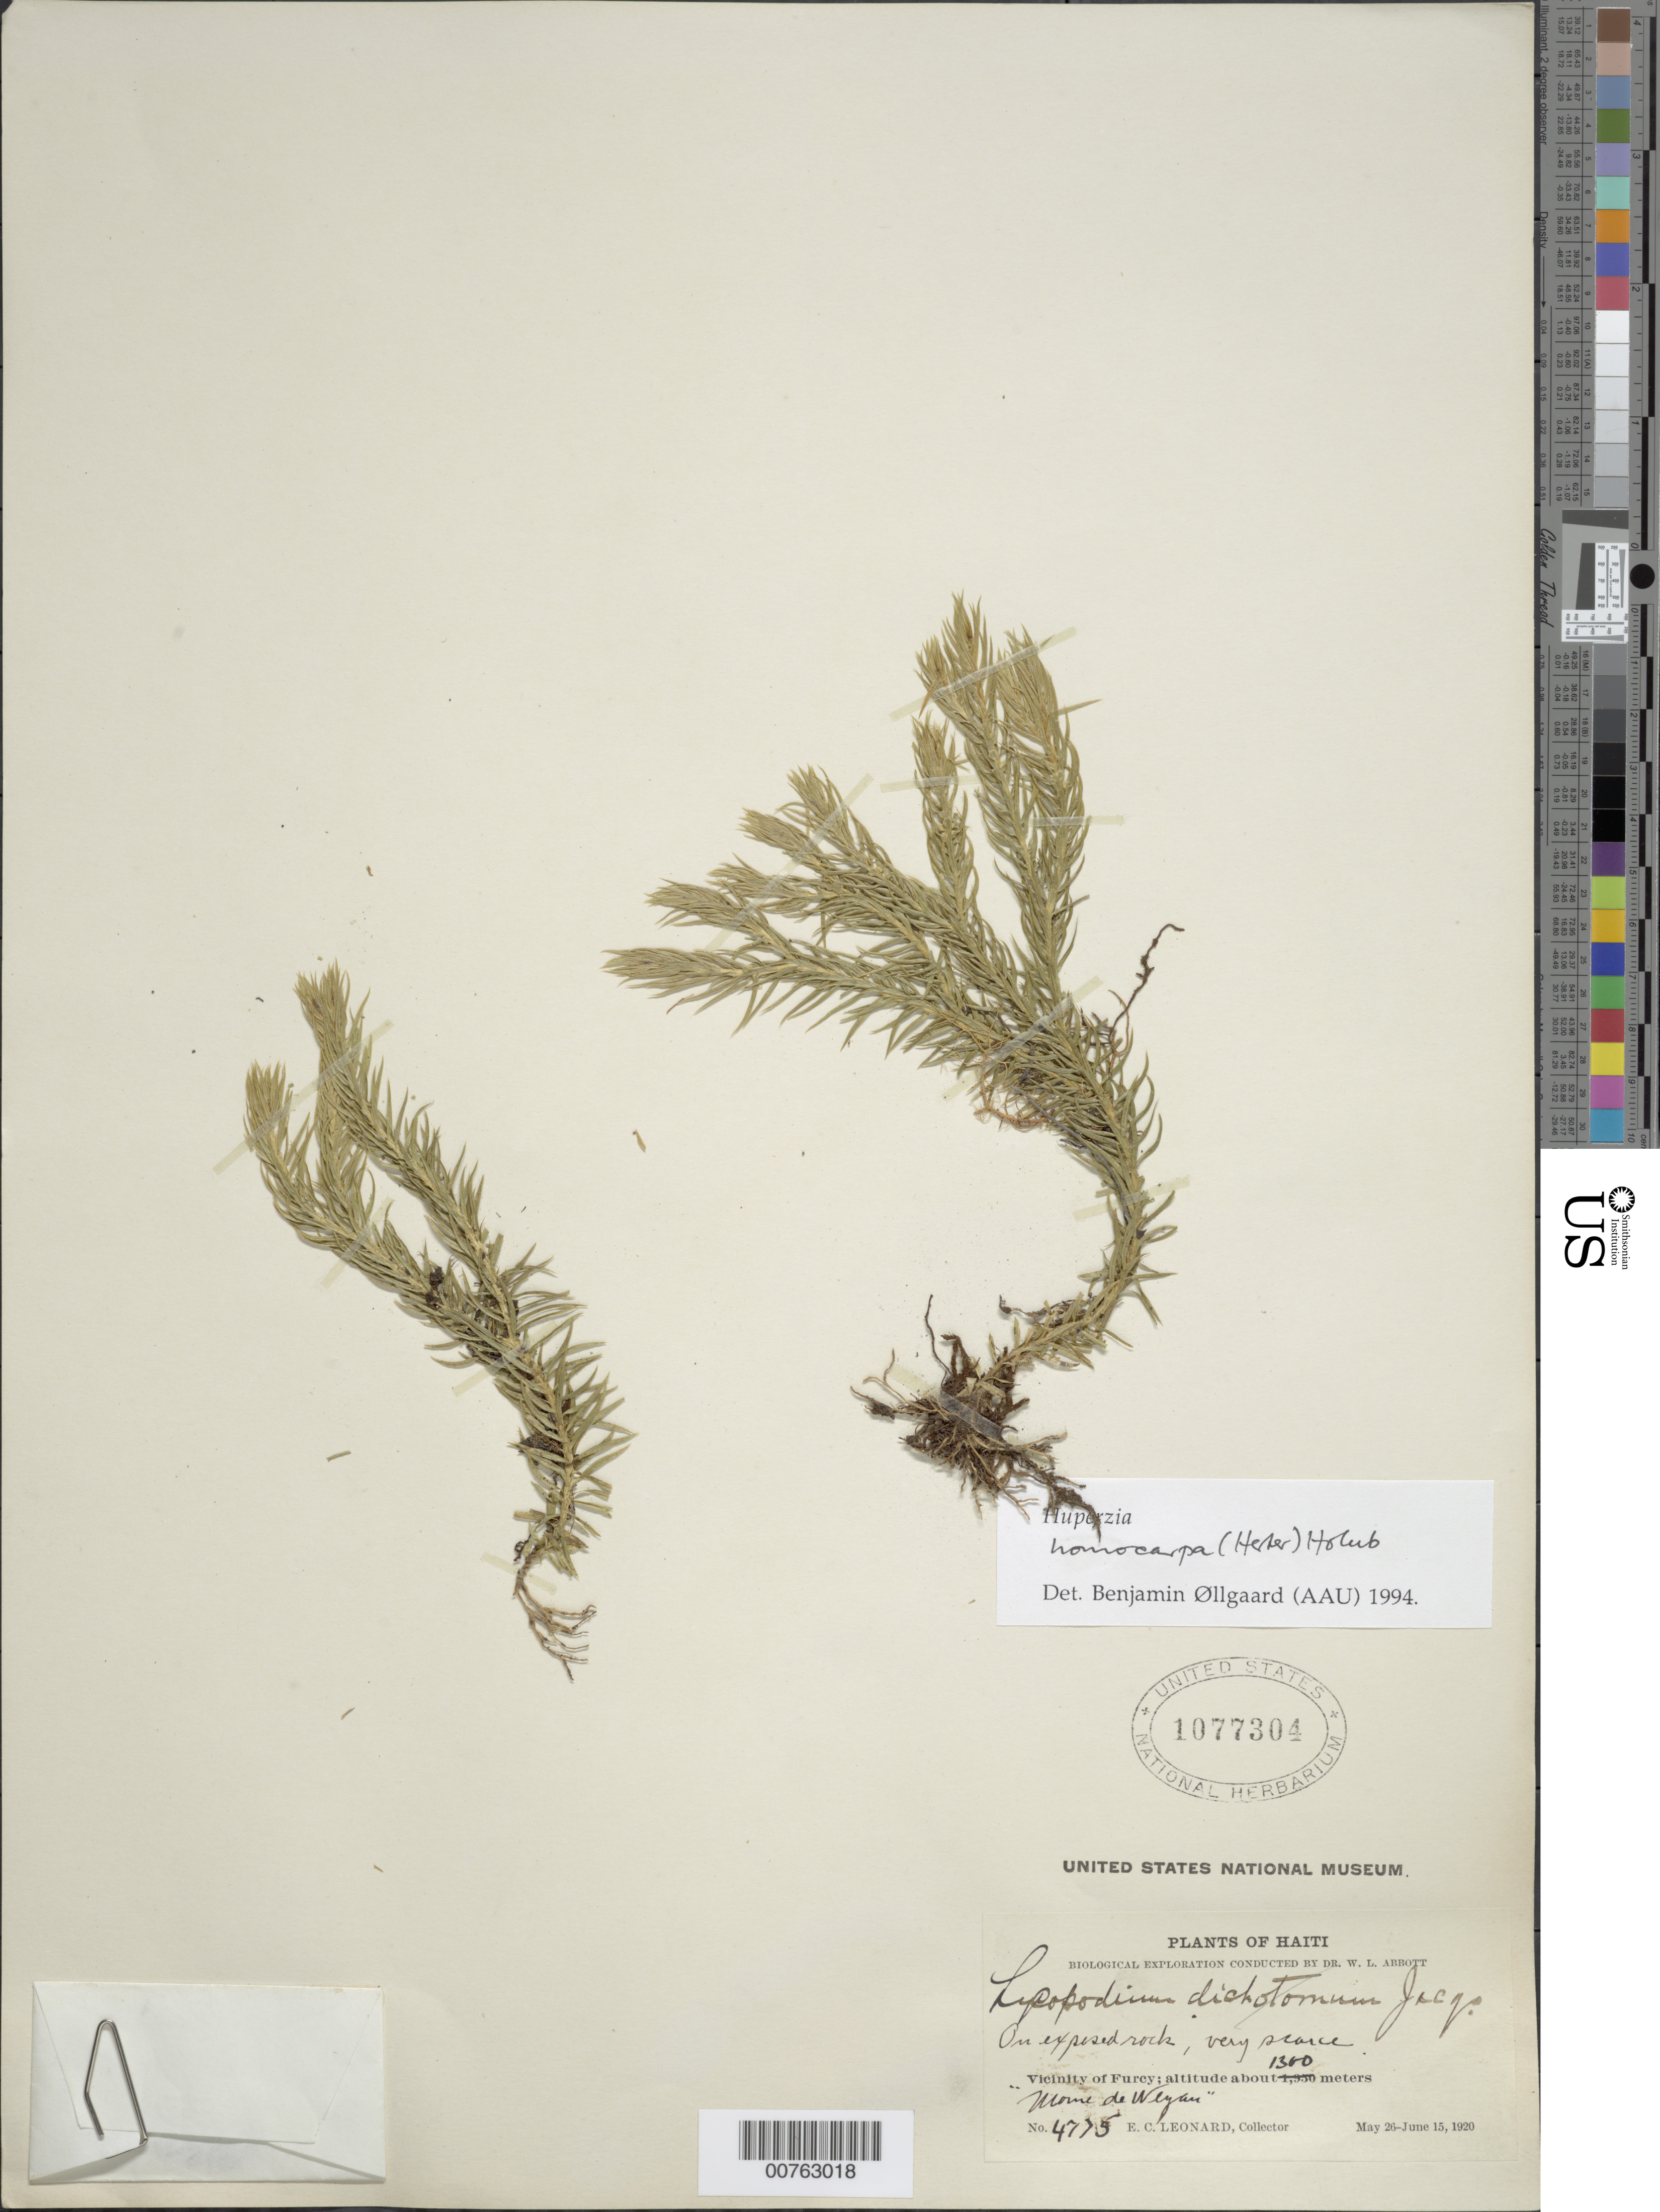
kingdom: Plantae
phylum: Tracheophyta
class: Lycopodiopsida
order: Lycopodiales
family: Lycopodiaceae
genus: Phlegmariurus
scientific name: Phlegmariurus homocarpus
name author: (Herter) B. Øllg.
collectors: E. C. Leonard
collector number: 4775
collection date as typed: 26 May 1920 15 Jun 1920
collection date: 1920-05-26/1920-06-15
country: Haiti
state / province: Ouest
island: Hispaniola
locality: Vicinity of Furcy, "Mome de Wezani"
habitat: On exposed rock, very scarce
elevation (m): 1300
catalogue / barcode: US 1077304